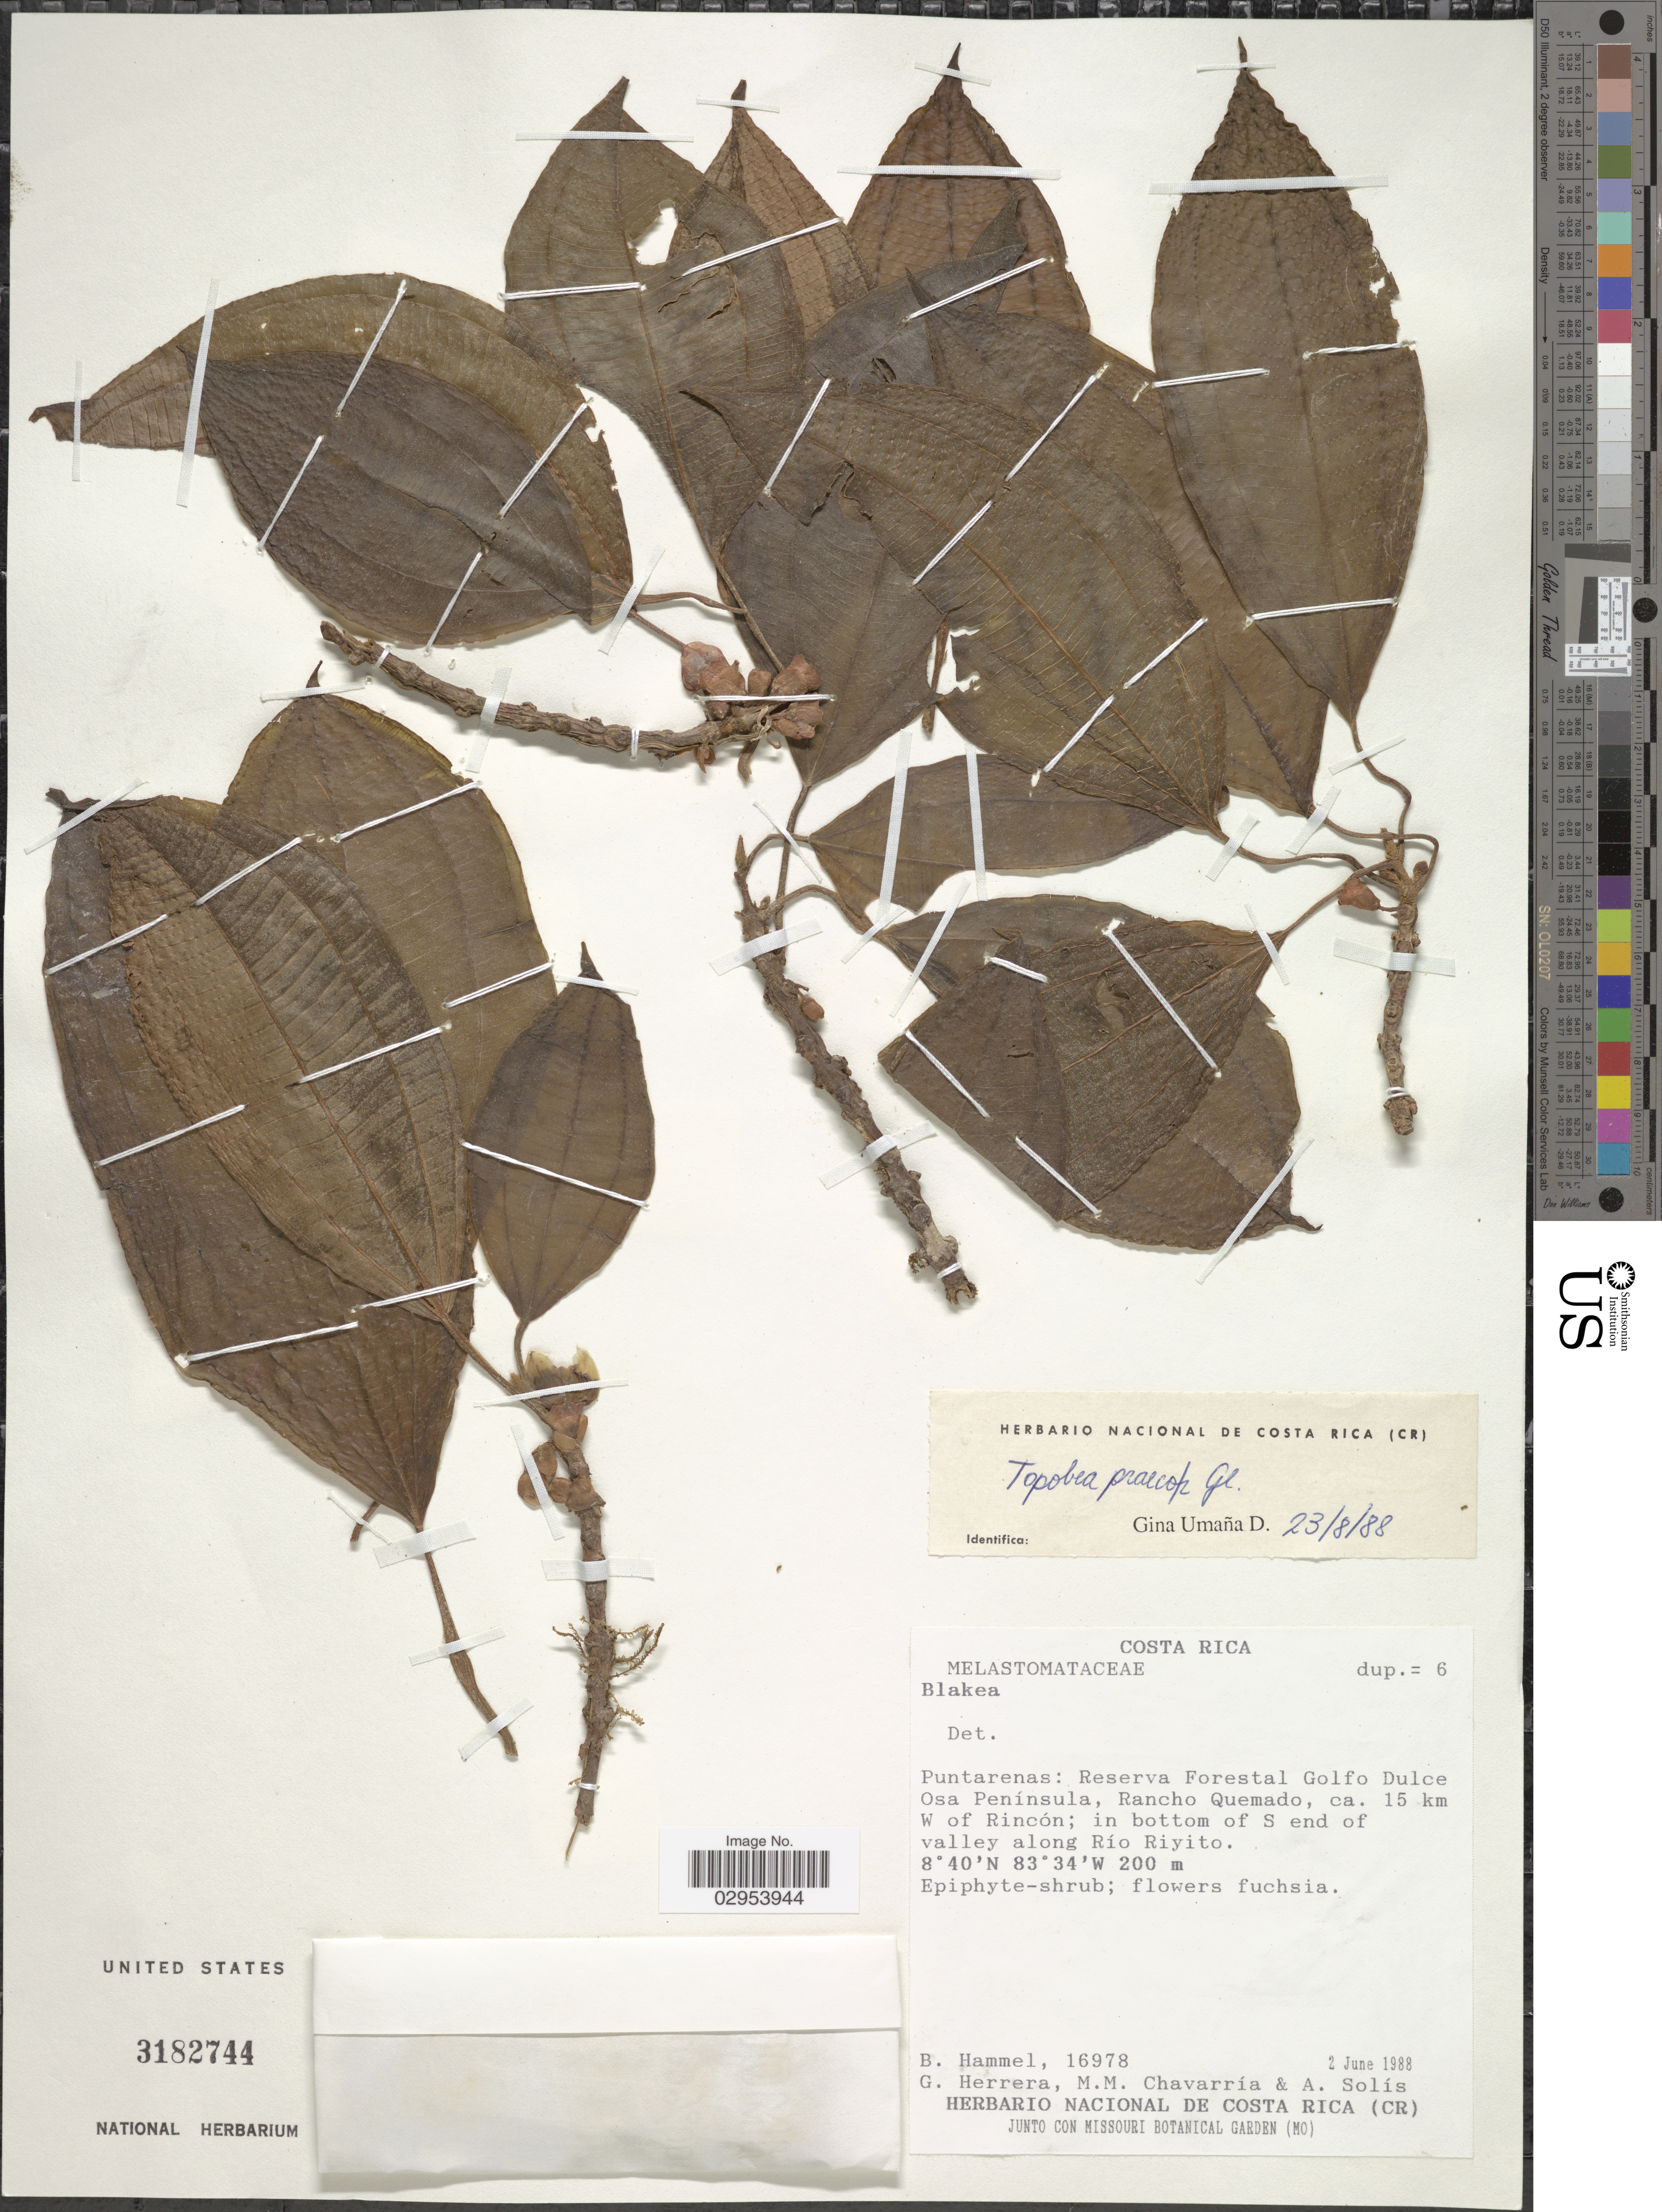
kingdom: Plantae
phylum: Tracheophyta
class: Magnoliopsida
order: Myrtales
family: Melastomataceae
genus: Topobea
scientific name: Topobea praecox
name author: Gleason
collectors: B. Hammel, G. Herrera, M. Chavarria & A. Solis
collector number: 16978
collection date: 1988-06-02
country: Costa Rica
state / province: Puntarenas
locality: Reserva Forestal Gulfo Dulce Osa Península, Rancho Quemado, ca. 15 km W of Rincón; in bottom of S end of valley along Río Riyito.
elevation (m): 200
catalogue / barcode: US 3182744